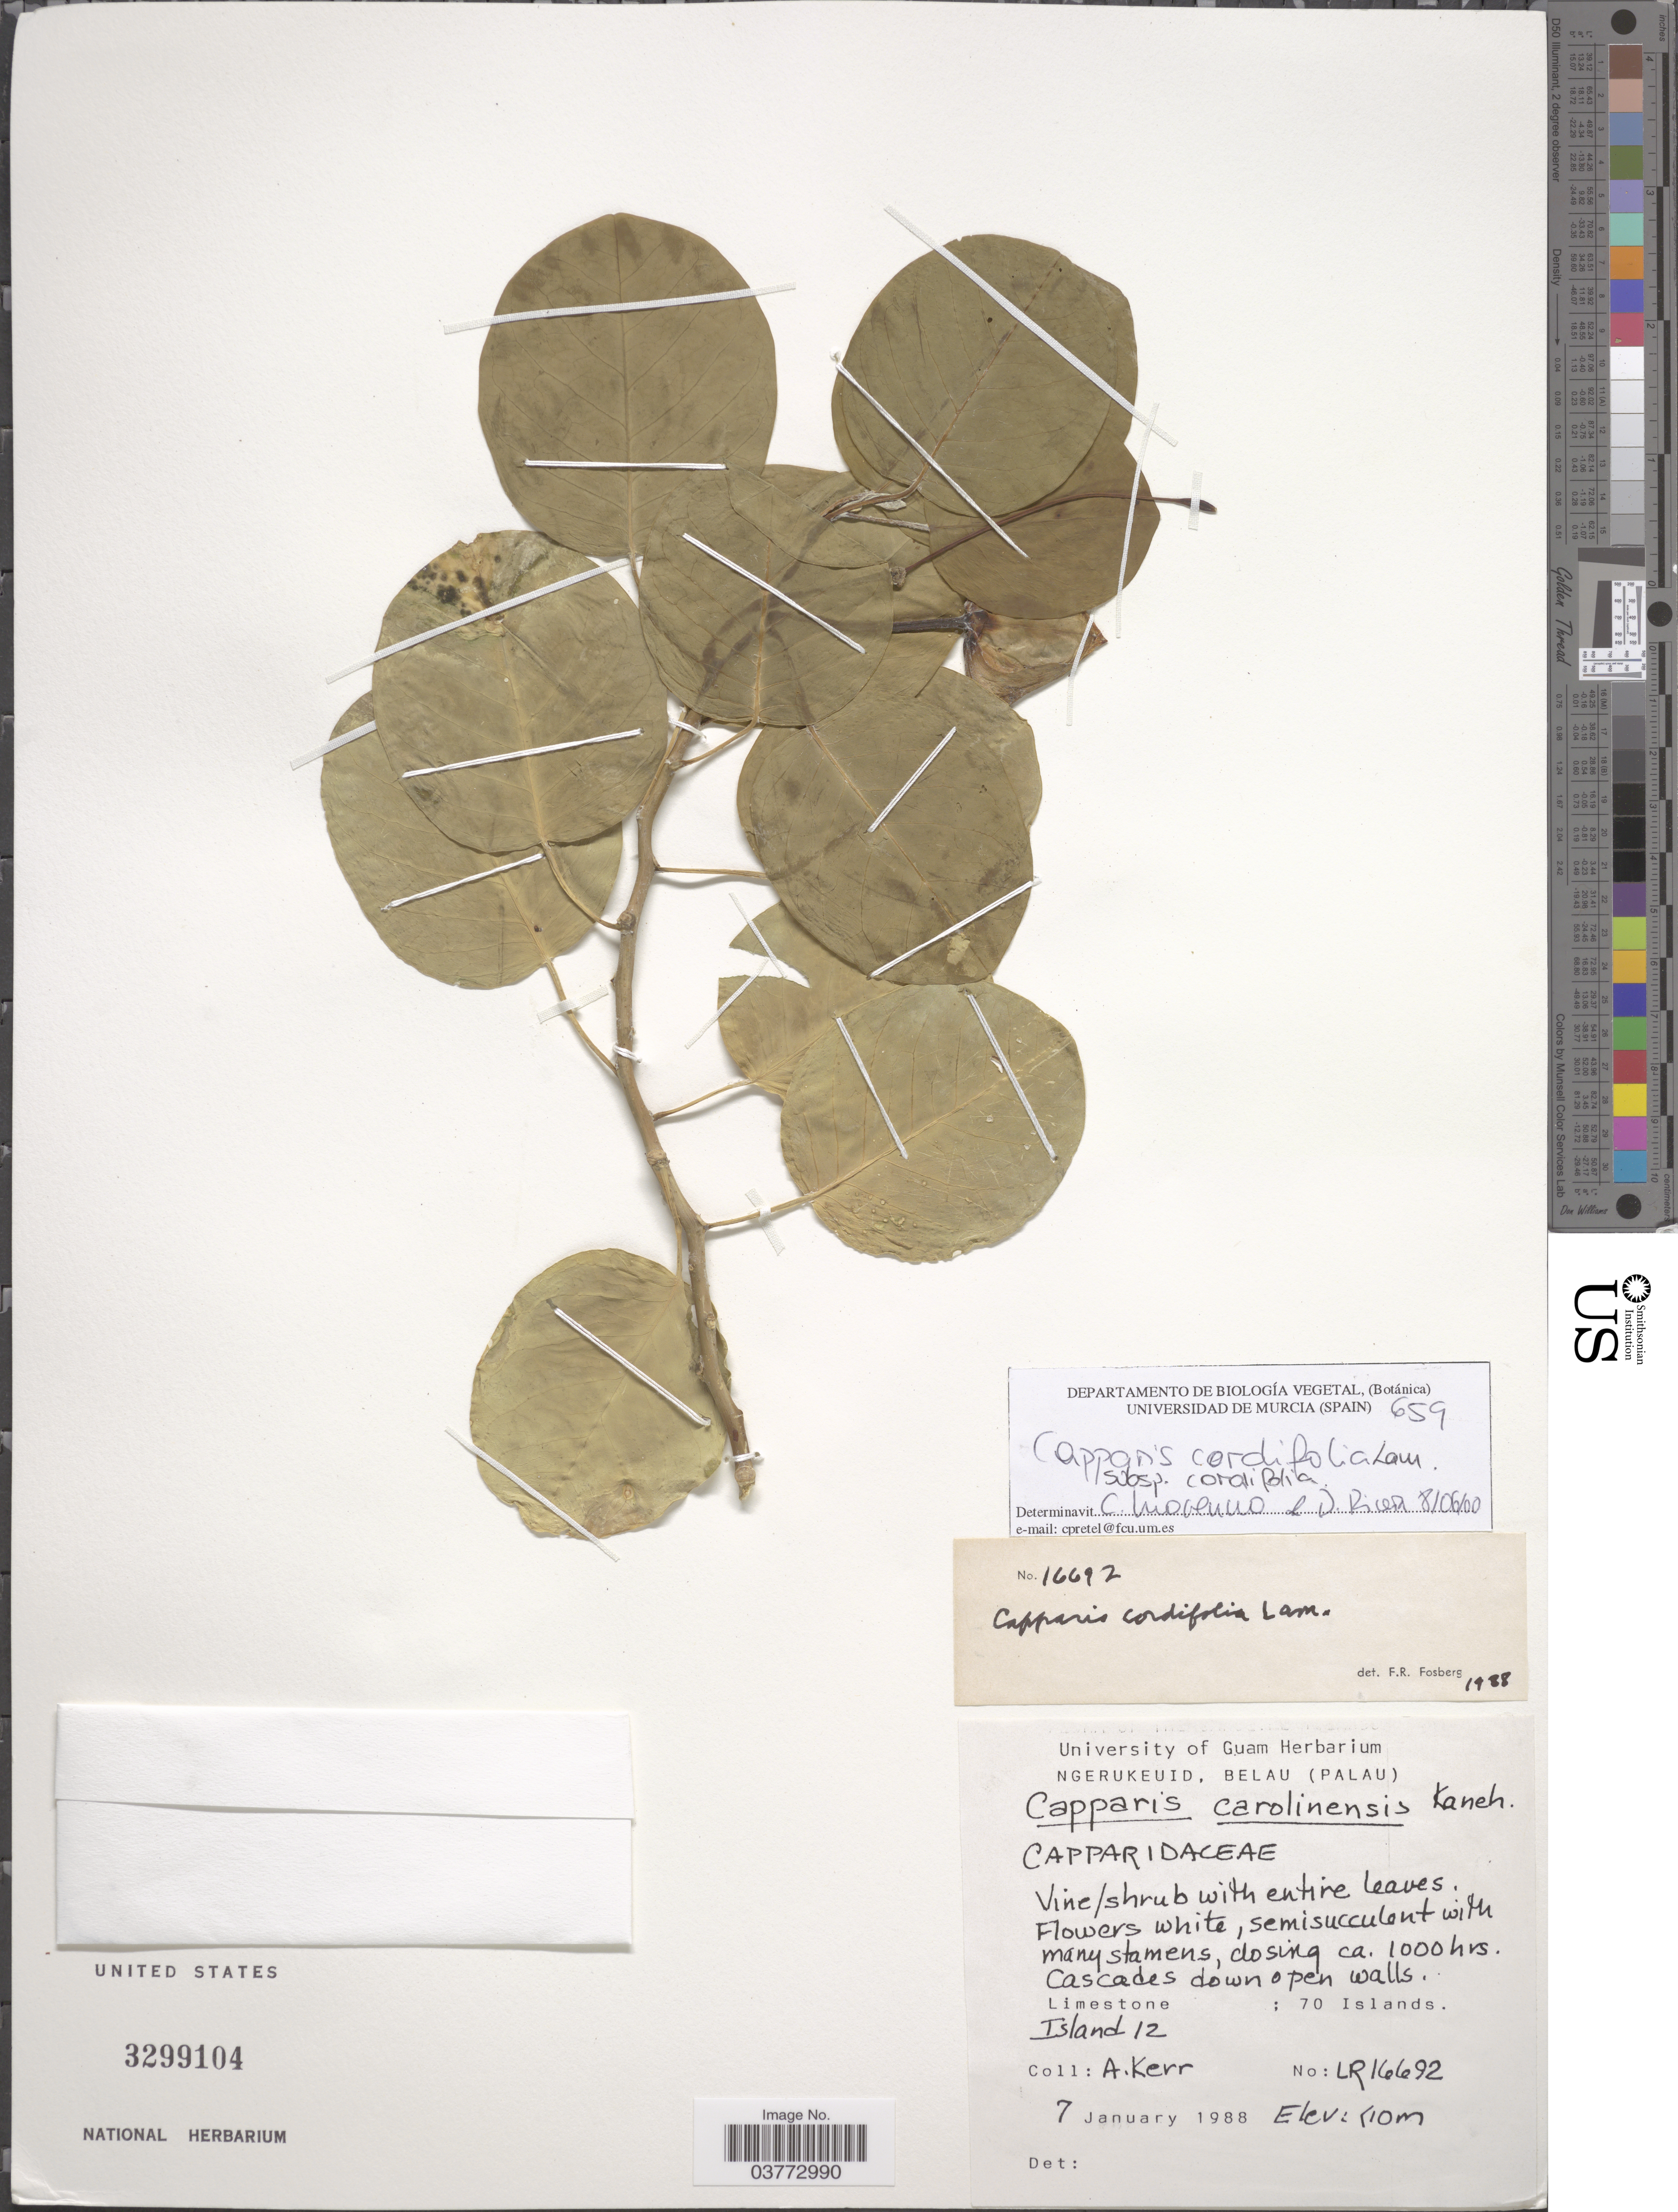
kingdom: Plantae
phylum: Tracheophyta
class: Magnoliopsida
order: Brassicales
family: Capparaceae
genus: Capparis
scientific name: Capparis spinosa subsp. cordifolia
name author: (Lam.) Fici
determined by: Wagner, W. L., (BOT), Smithsonian Institution - National Museum of Natural History (UNITED STATES)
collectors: A. Kerr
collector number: LR16692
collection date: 1988-01-07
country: Palau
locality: Limestone; 70 Islands. Island 12.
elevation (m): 10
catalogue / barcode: US 3299104